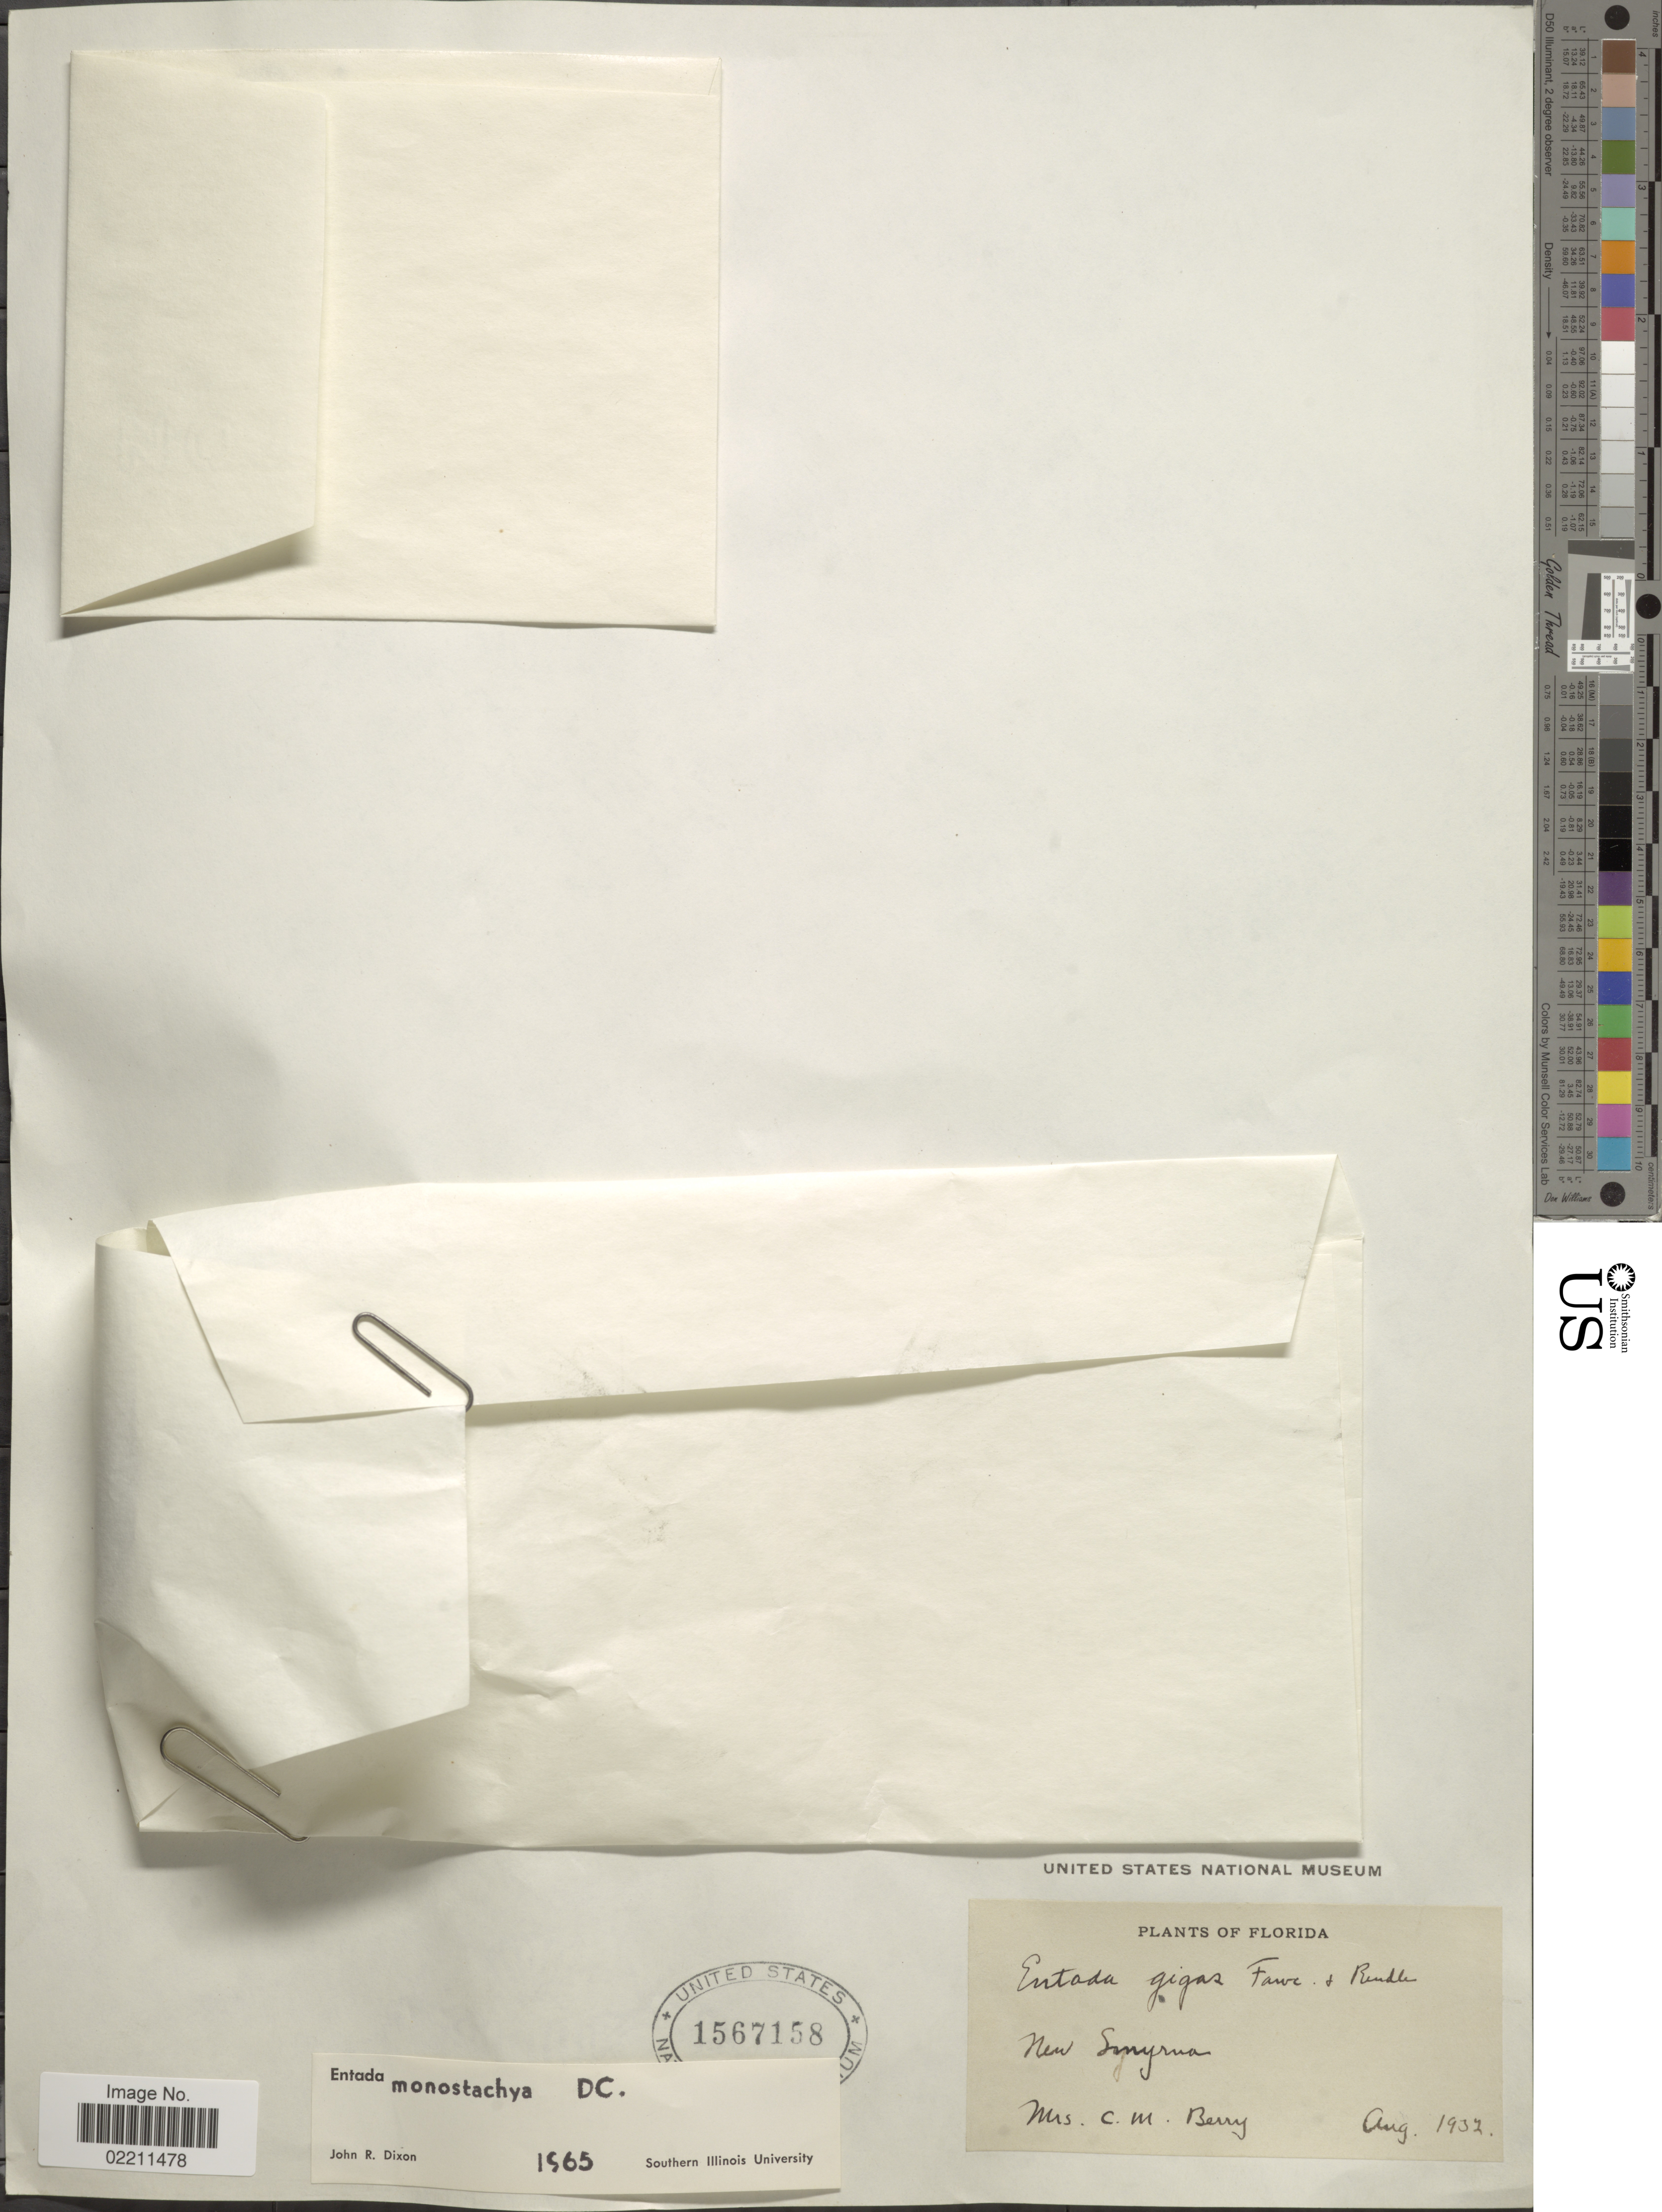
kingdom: Plantae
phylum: Tracheophyta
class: Magnoliopsida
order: Fabales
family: Fabaceae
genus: Entada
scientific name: Entada gigas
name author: (L.) Fawc. & Rendle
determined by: Strong, Mark T., (BOT), Smithsonian Institution - National Museum of Natural History (UNITED STATES)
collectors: C. Berry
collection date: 1932-08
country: United States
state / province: Florida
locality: Florida. New Smyrna.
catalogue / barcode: US 1567158